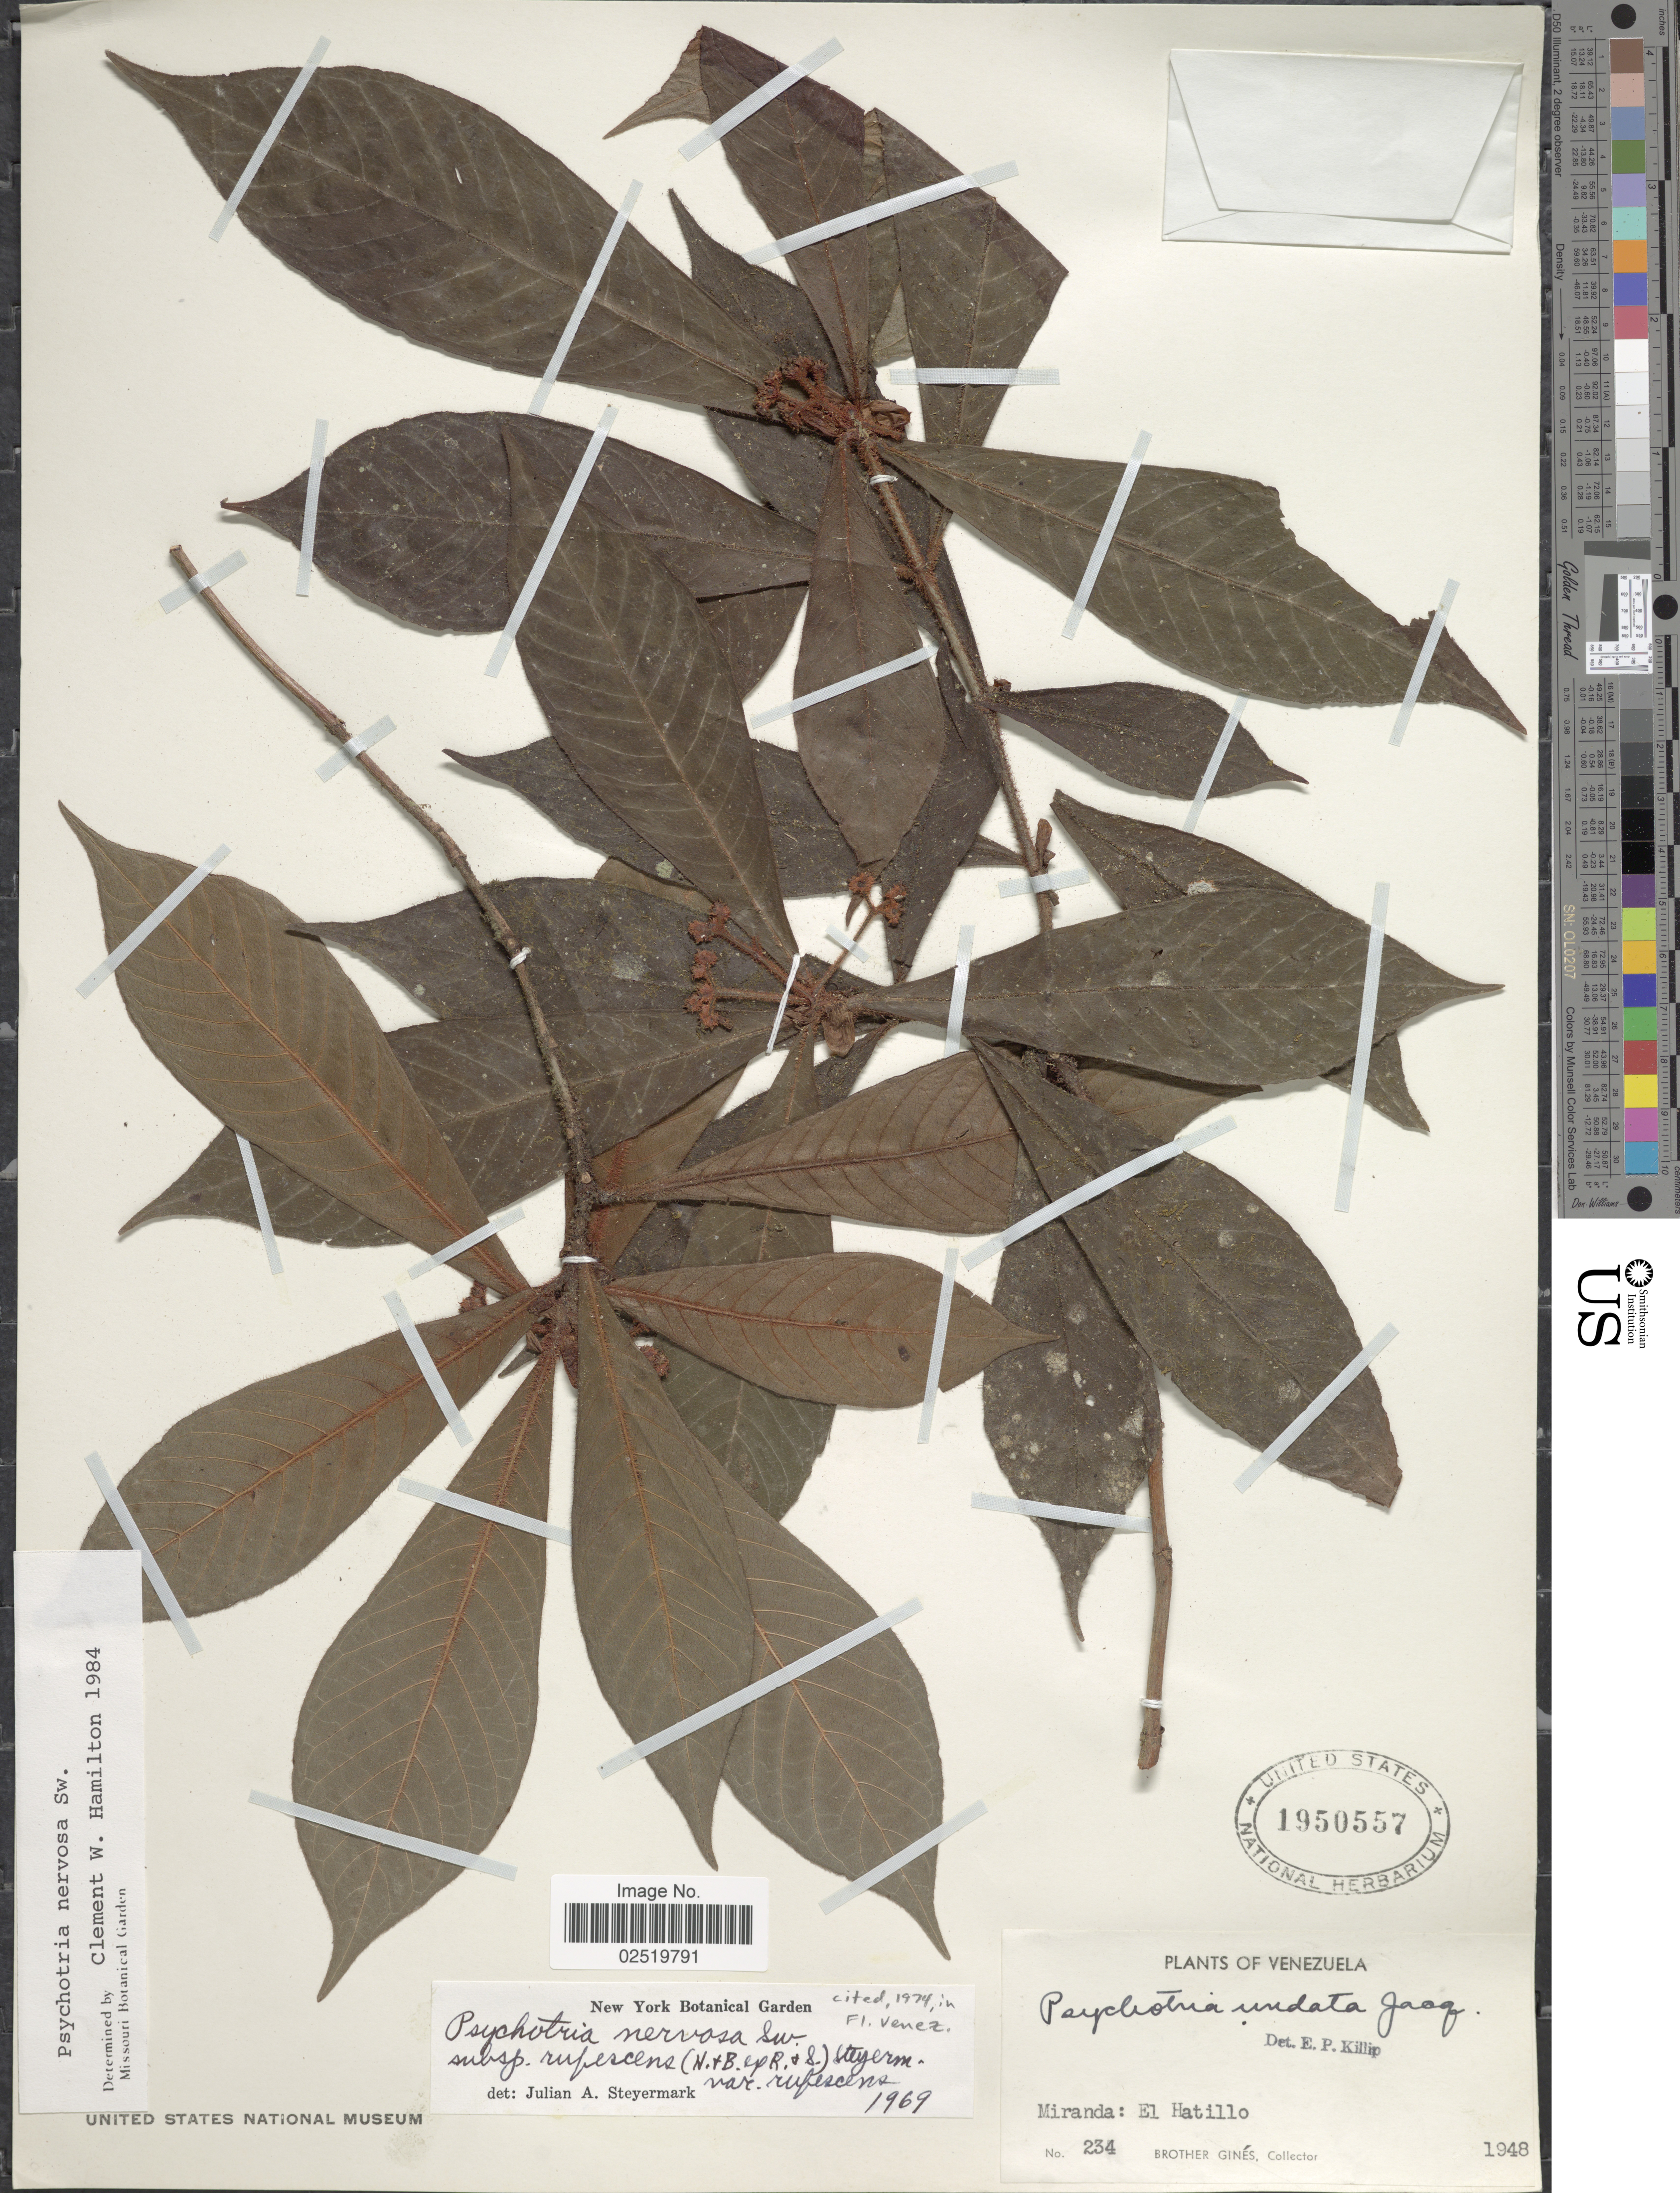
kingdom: Plantae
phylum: Tracheophyta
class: Magnoliopsida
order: Gentianales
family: Rubiaceae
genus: Psychotria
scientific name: Psychotria nervosa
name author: Sw.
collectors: Bro. Gines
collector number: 234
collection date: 1948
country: Venezuela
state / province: Miranda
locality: El Hatillo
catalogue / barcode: US 1950557